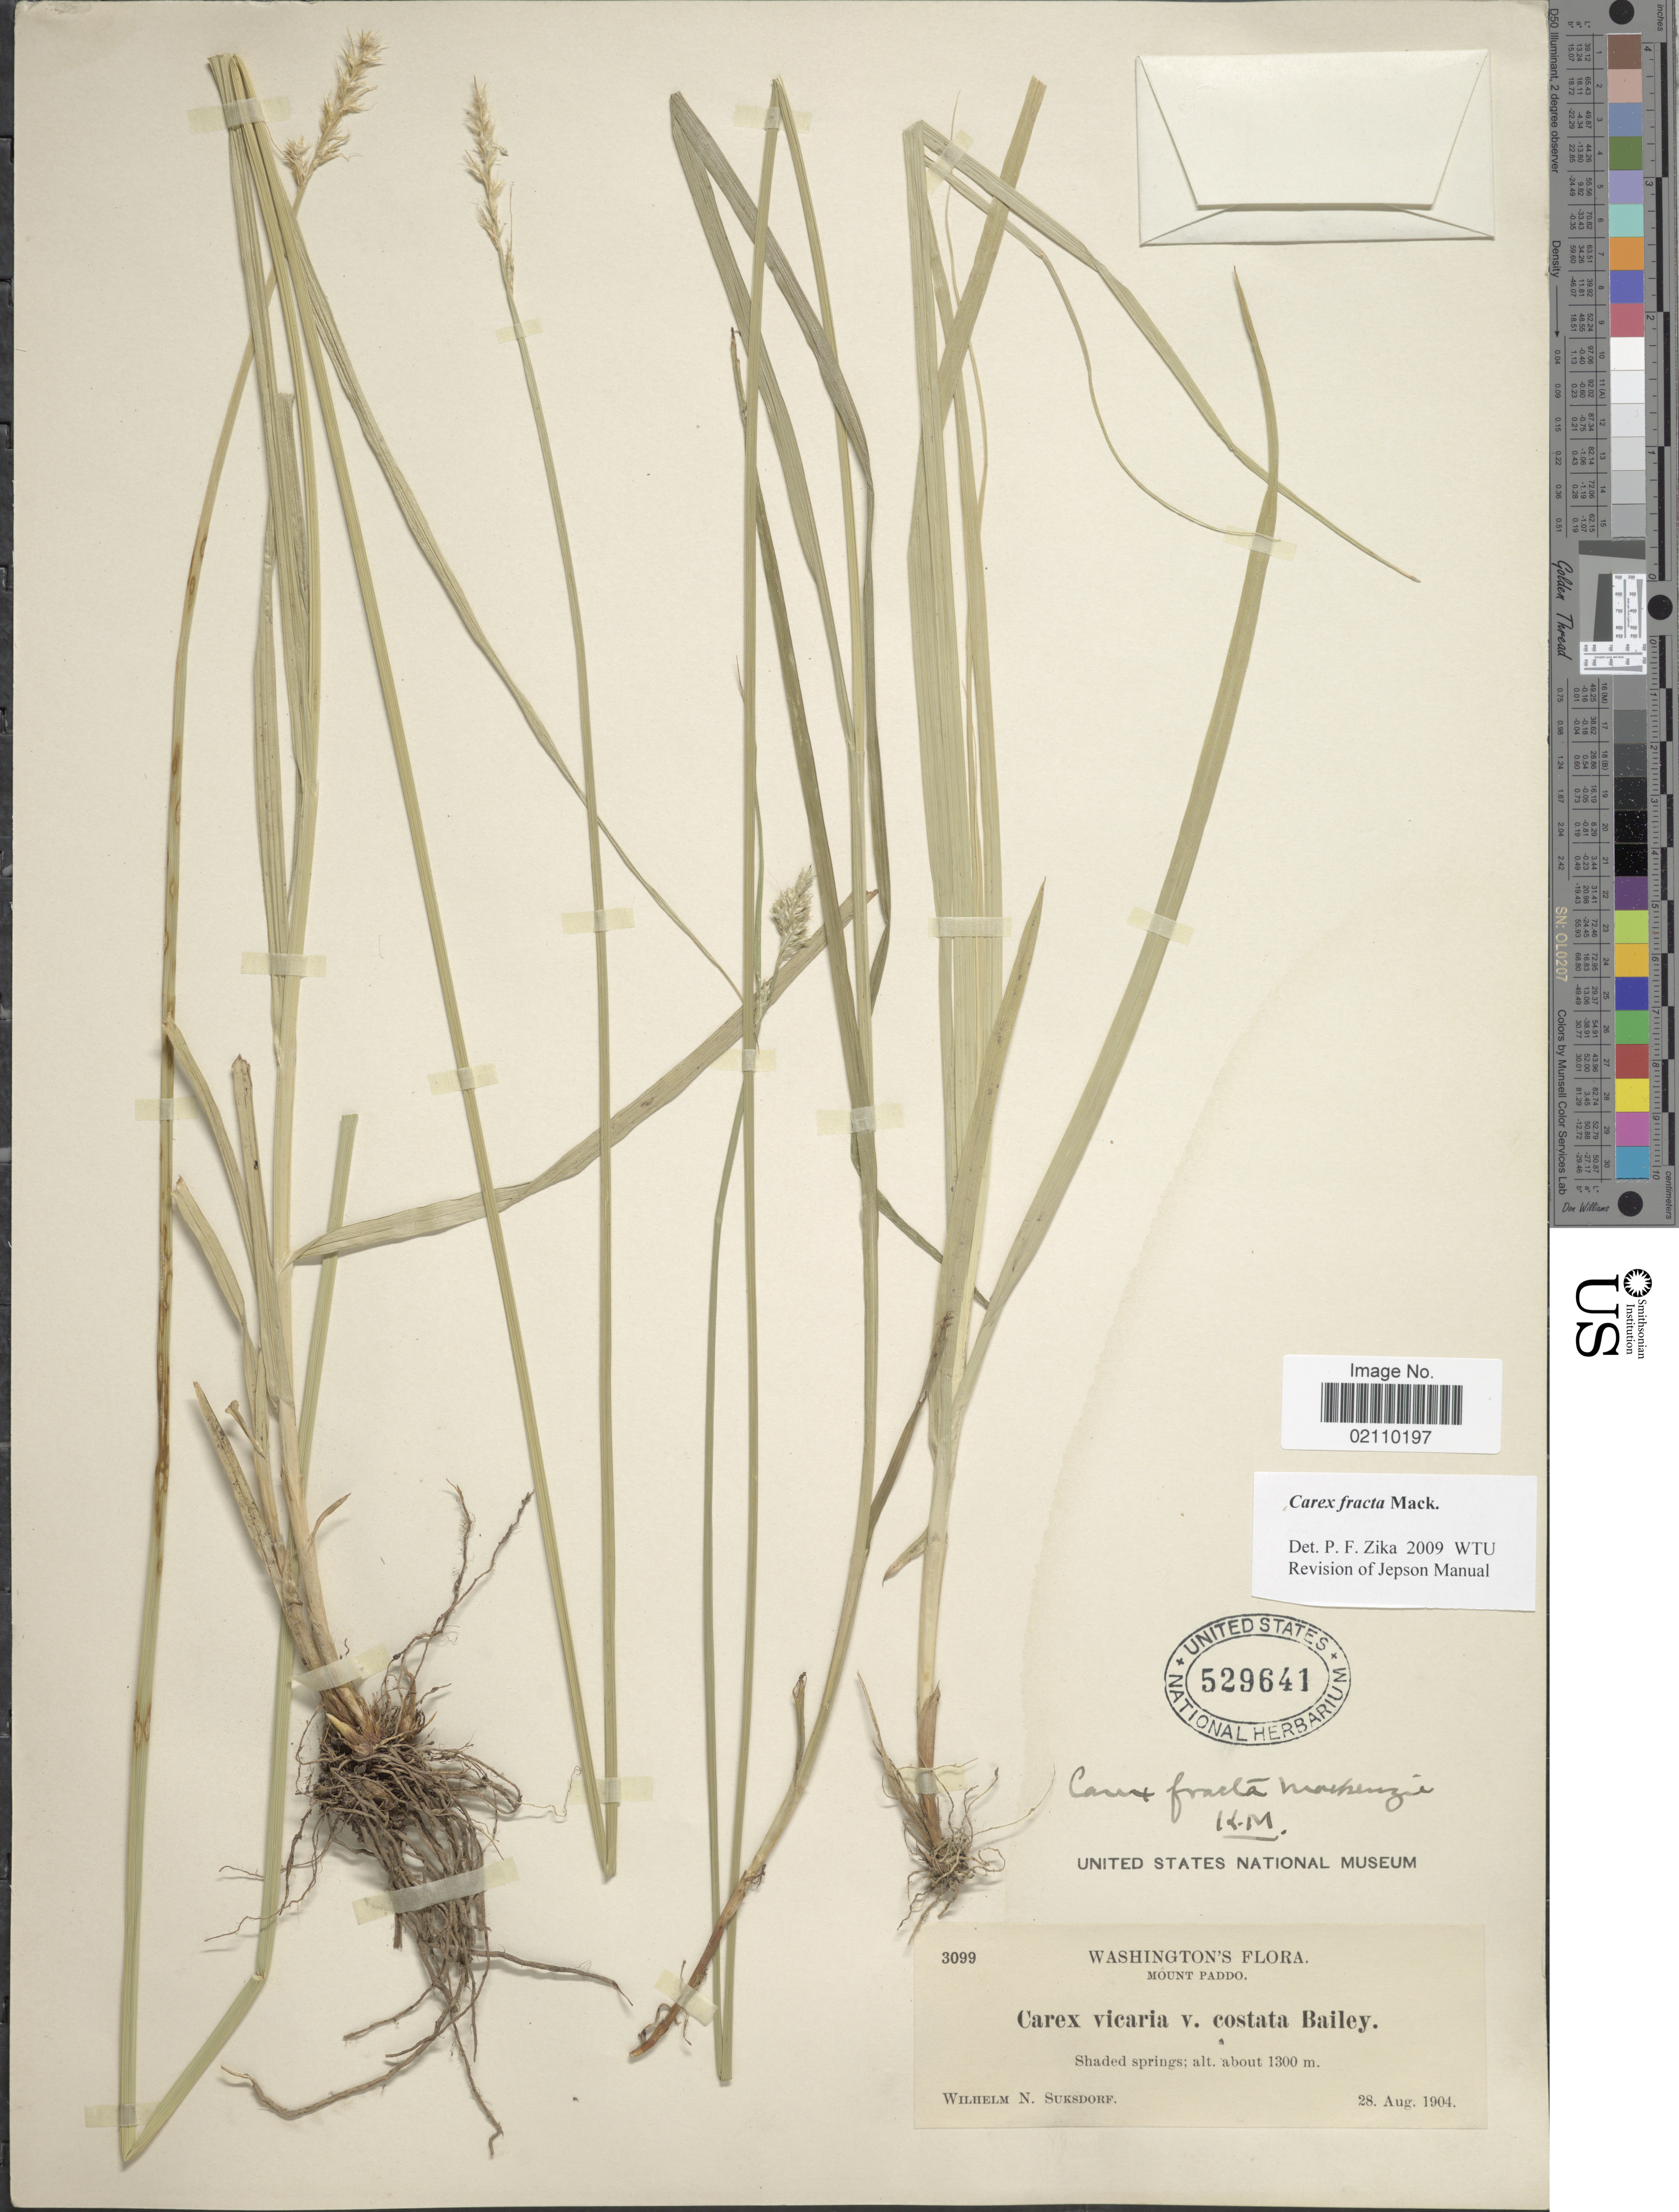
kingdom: Plantae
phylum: Tracheophyta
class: Liliopsida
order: Poales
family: Cyperaceae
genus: Carex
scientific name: Carex fracta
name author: Mack.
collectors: W. N. Suksdorf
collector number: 3099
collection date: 1904-08-28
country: United States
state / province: Washington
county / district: Skamania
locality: Mount Paddo, shades springs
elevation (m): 1300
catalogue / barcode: US 529641